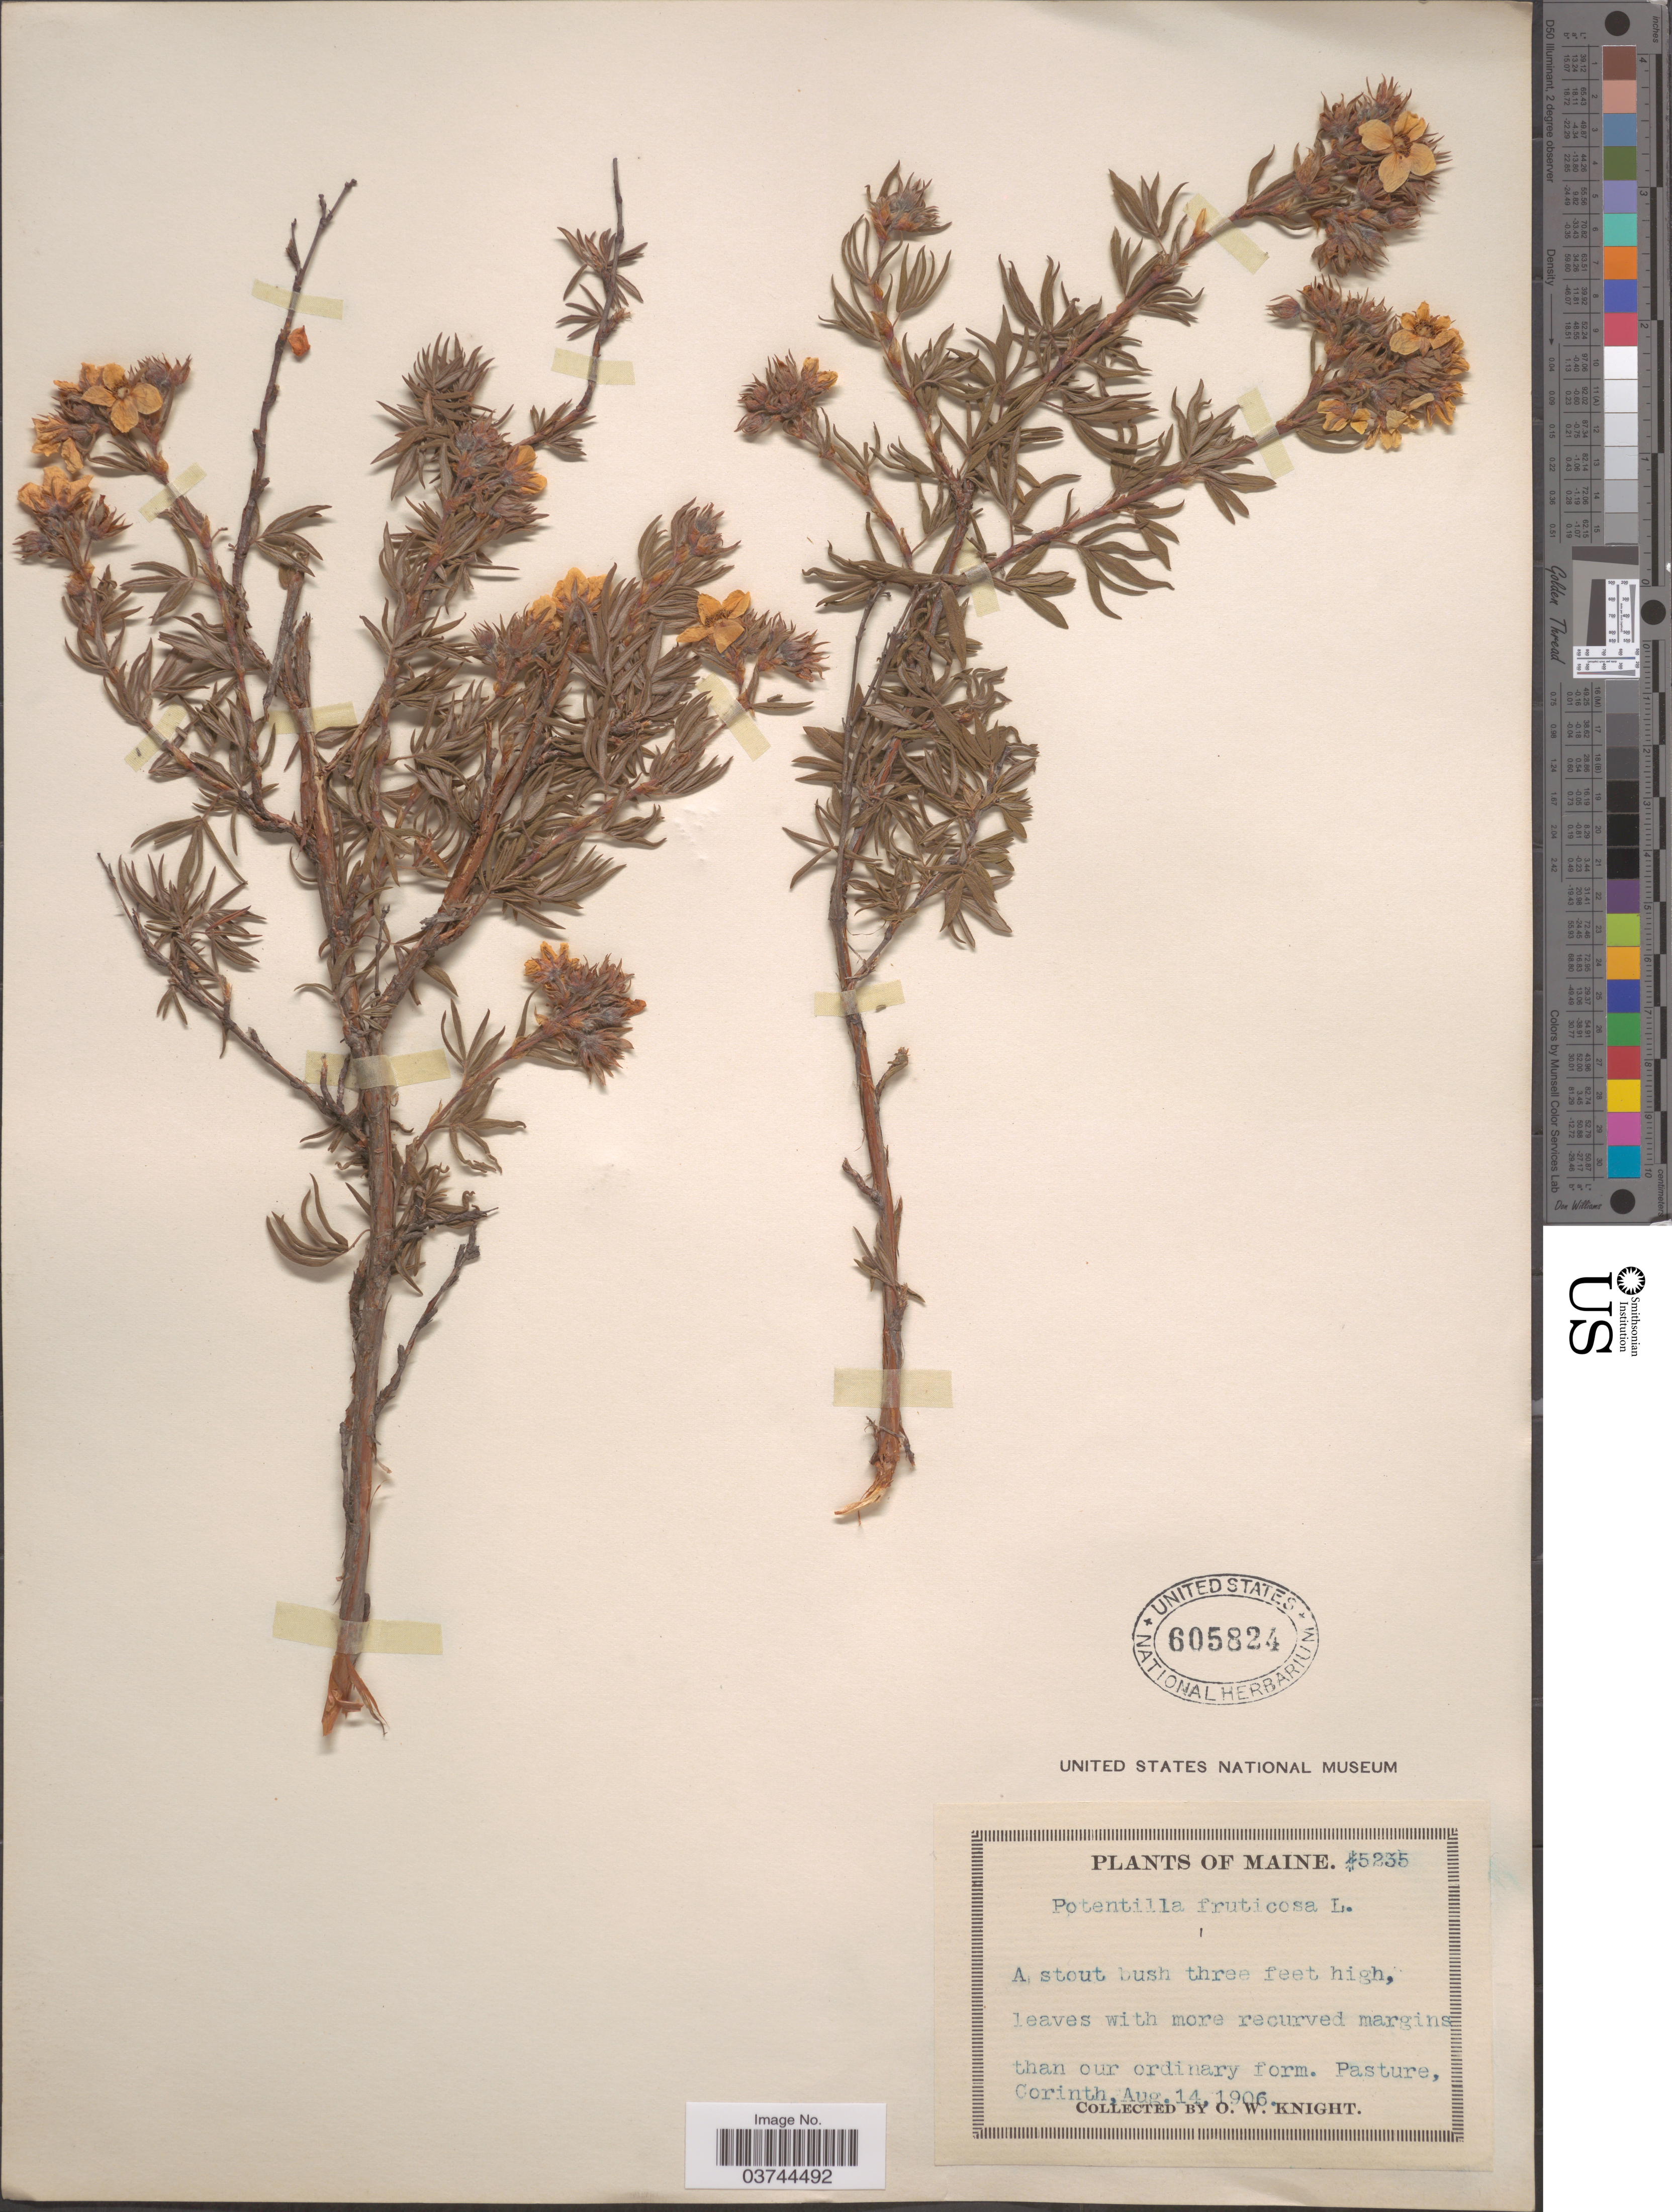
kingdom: Plantae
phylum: Tracheophyta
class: Magnoliopsida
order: Rosales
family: Rosaceae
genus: Dasiphora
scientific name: Dasiphora fruticosa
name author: (L.) Rydb.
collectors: O. Knight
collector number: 5235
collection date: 1906-08-14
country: United States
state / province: Maine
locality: Pasture, Corinth.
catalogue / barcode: US 605824